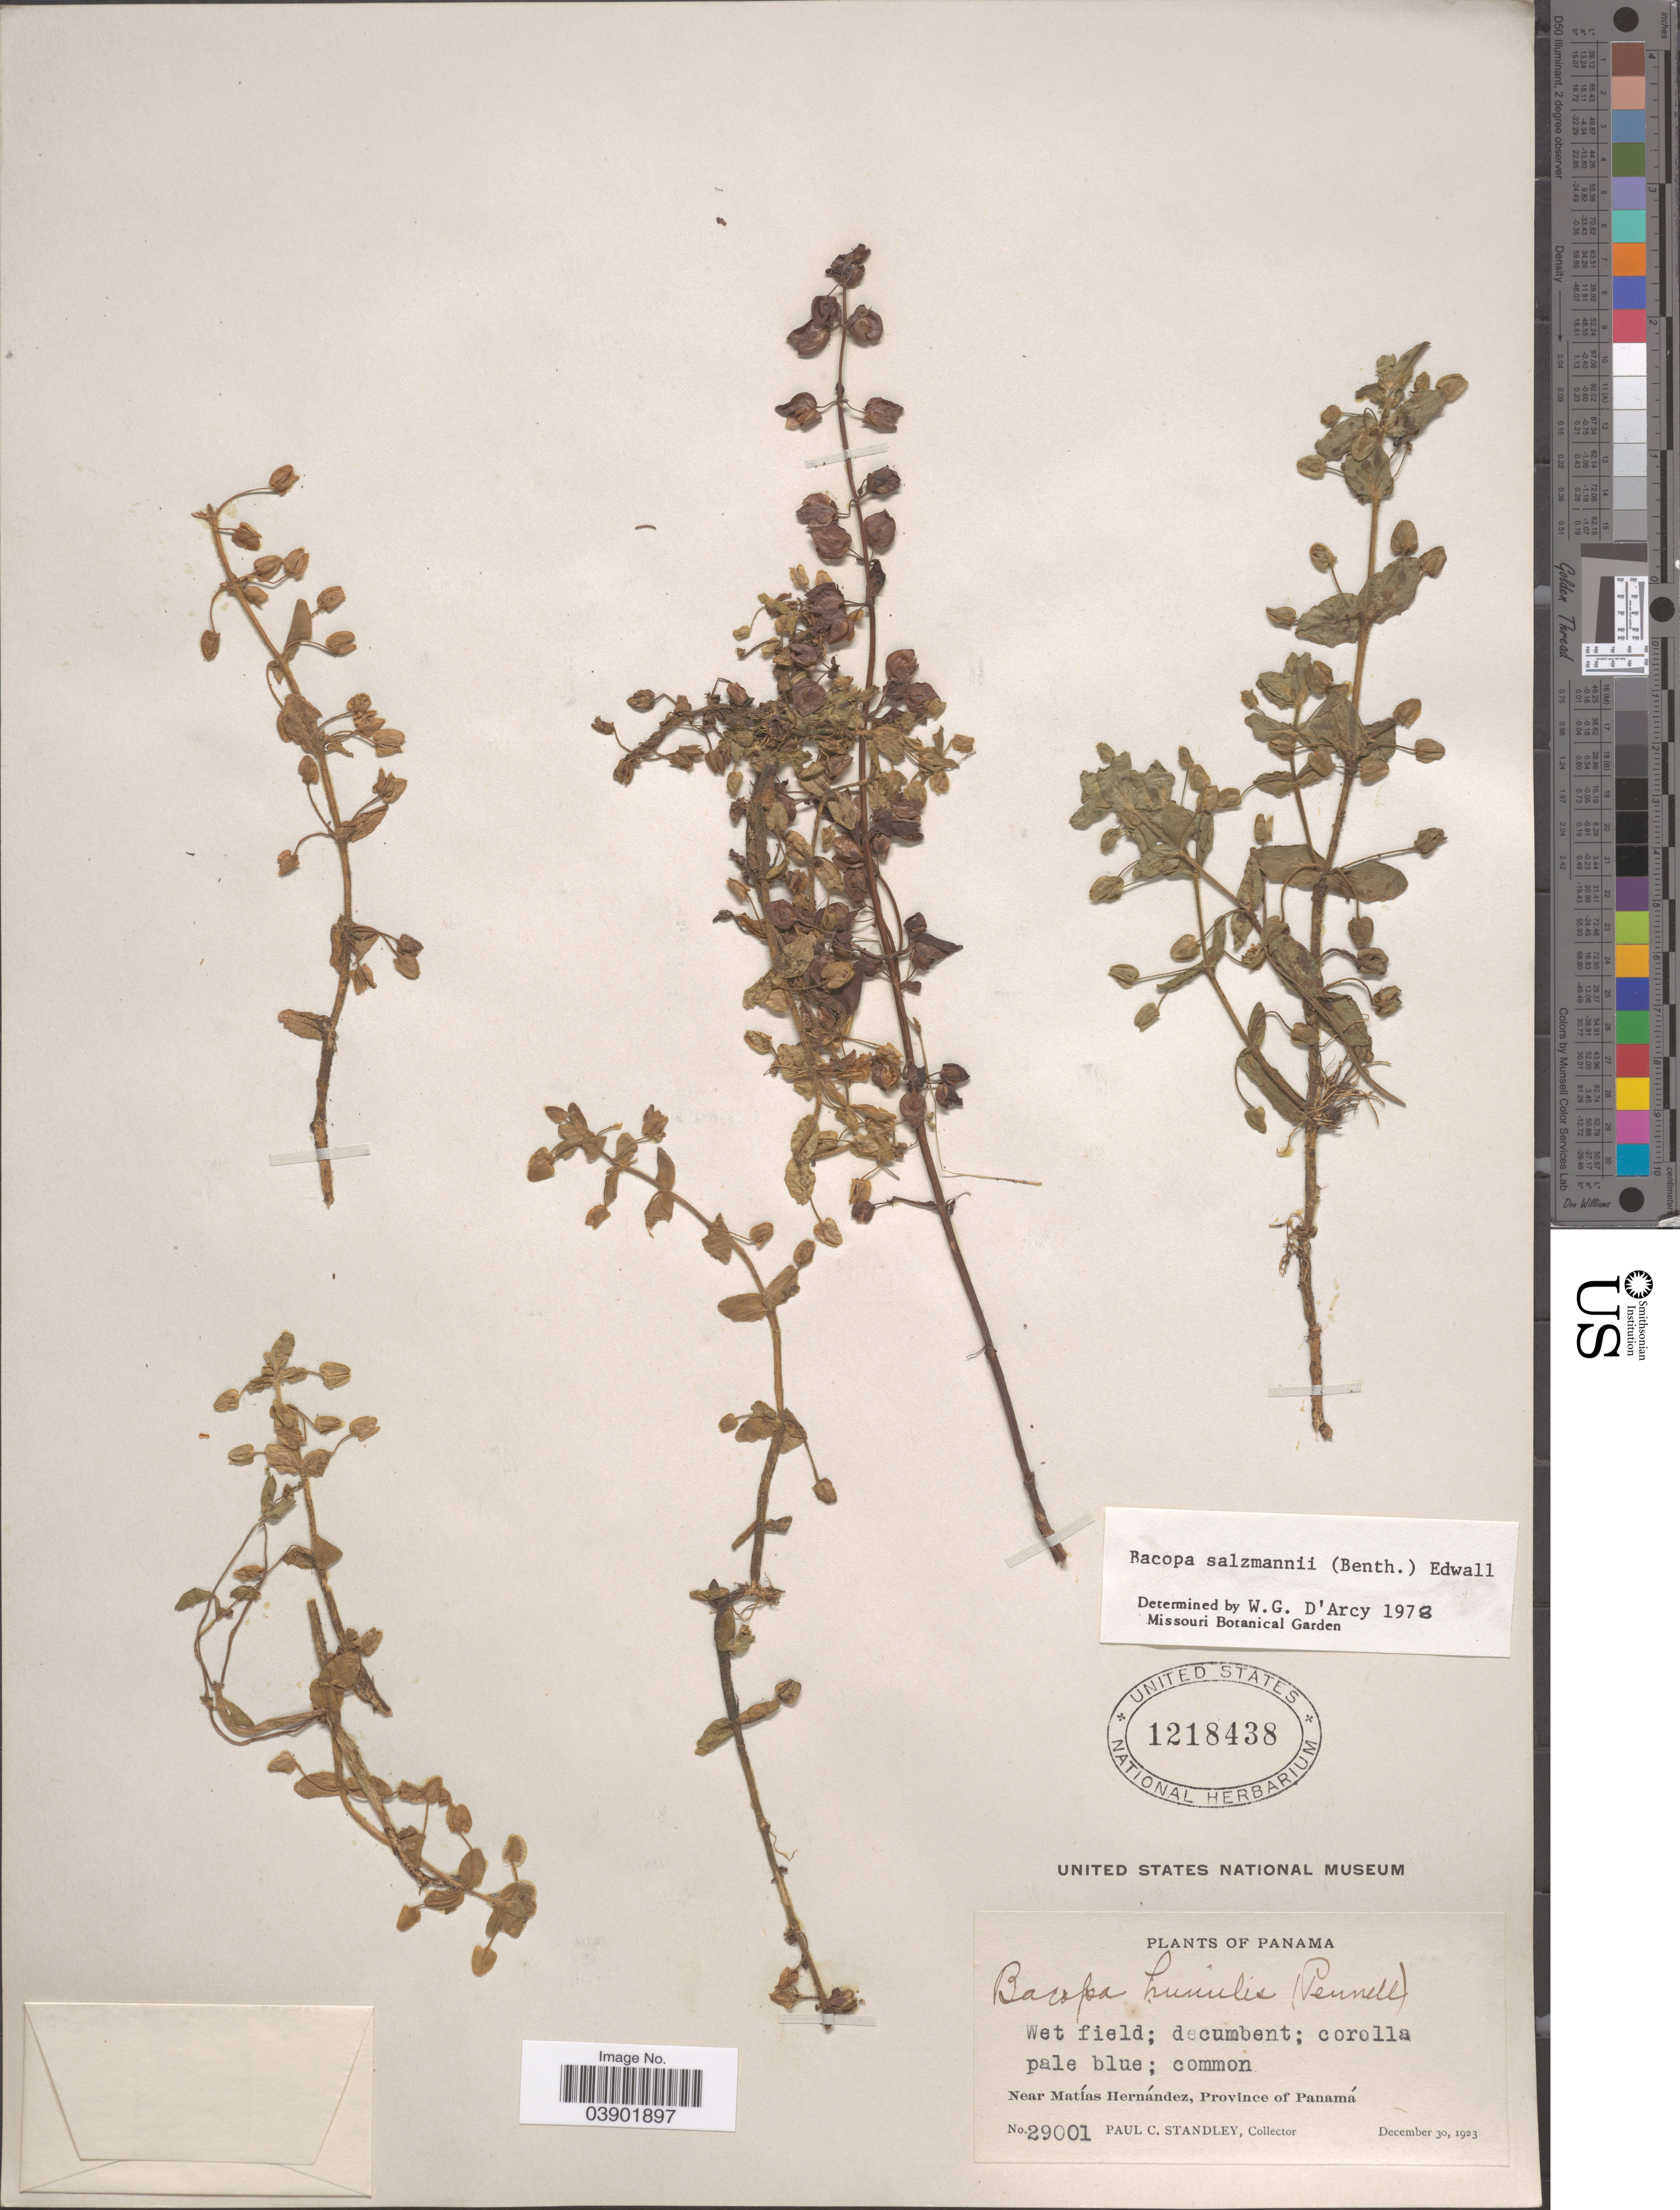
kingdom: Plantae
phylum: Tracheophyta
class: Magnoliopsida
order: Lamiales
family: Plantaginaceae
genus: Bacopa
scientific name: Bacopa salzmannii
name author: (Benth.) Wettst. ex Edwall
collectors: P. C. Standley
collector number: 29001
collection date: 1923-12-30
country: Panama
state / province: Panamá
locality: Near Matías Hernández.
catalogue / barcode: US 1218438